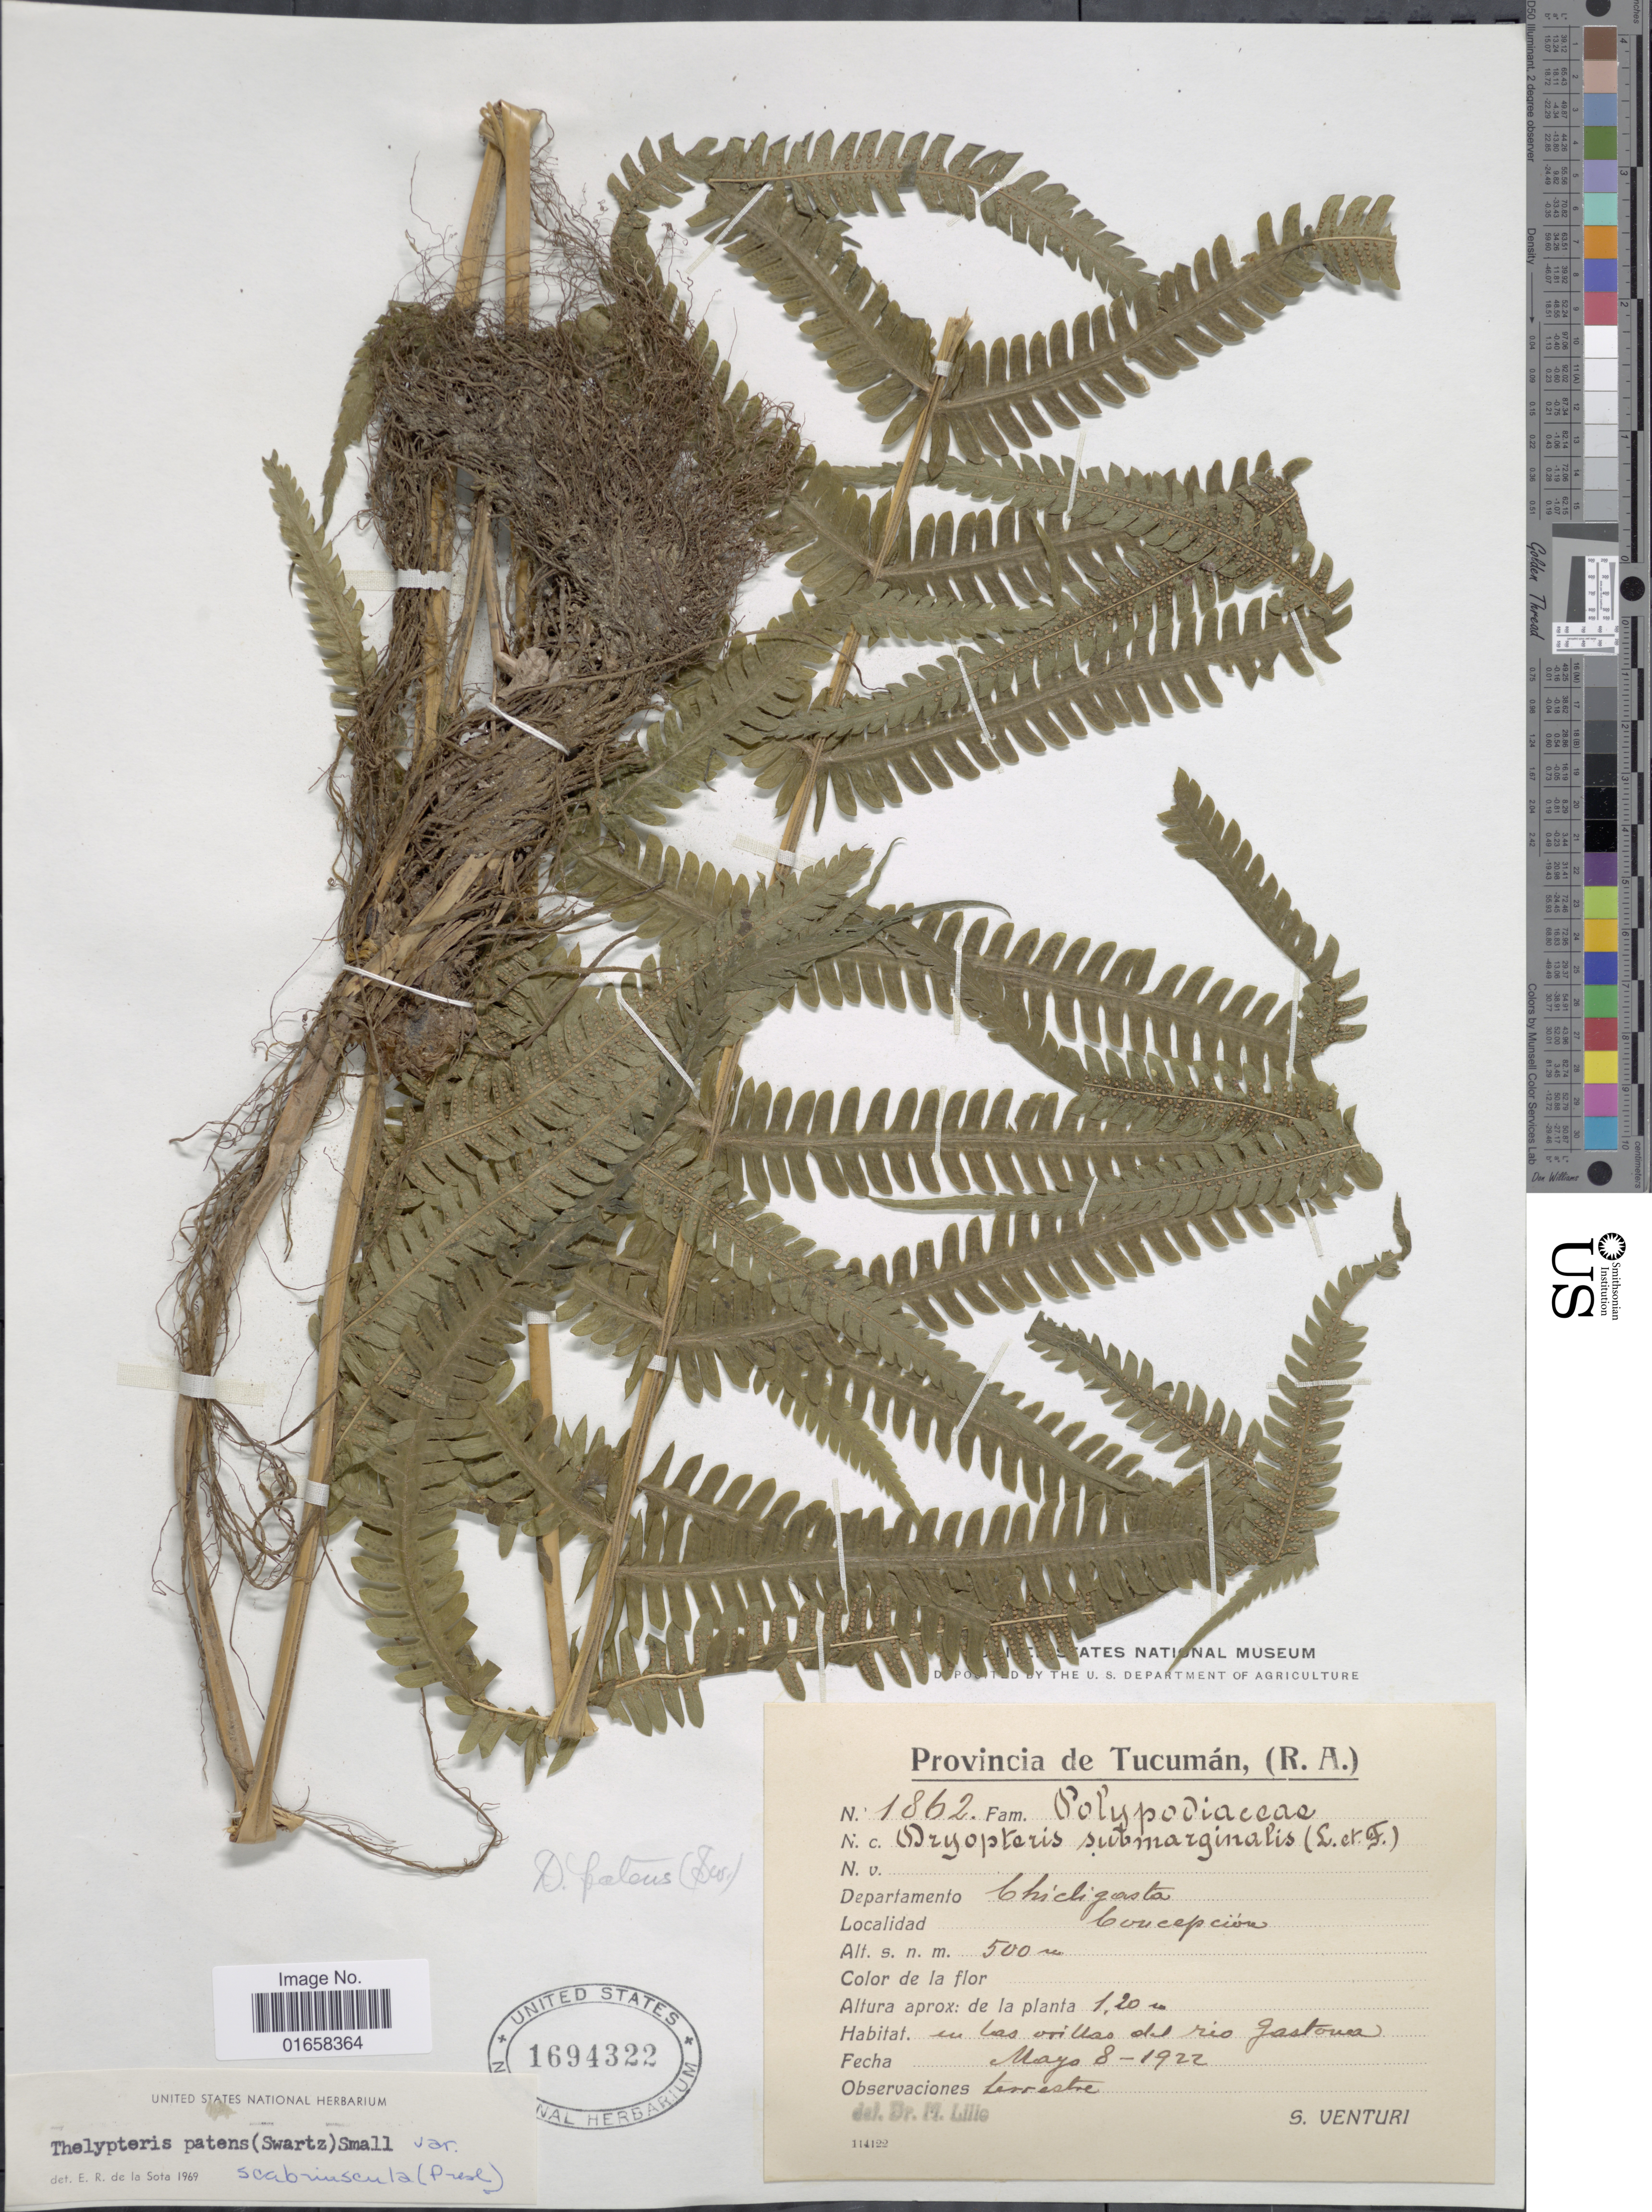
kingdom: Plantae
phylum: Tracheophyta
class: Polypodiopsida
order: Polypodiales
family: Thelypteridaceae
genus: Christella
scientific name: Christella patens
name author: (Sw.) Holttum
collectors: S. Venturi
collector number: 1862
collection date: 1922-05-08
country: Argentina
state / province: Tucuman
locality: Departamento Chicligasta. Concepcion.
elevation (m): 500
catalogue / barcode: US 1694322